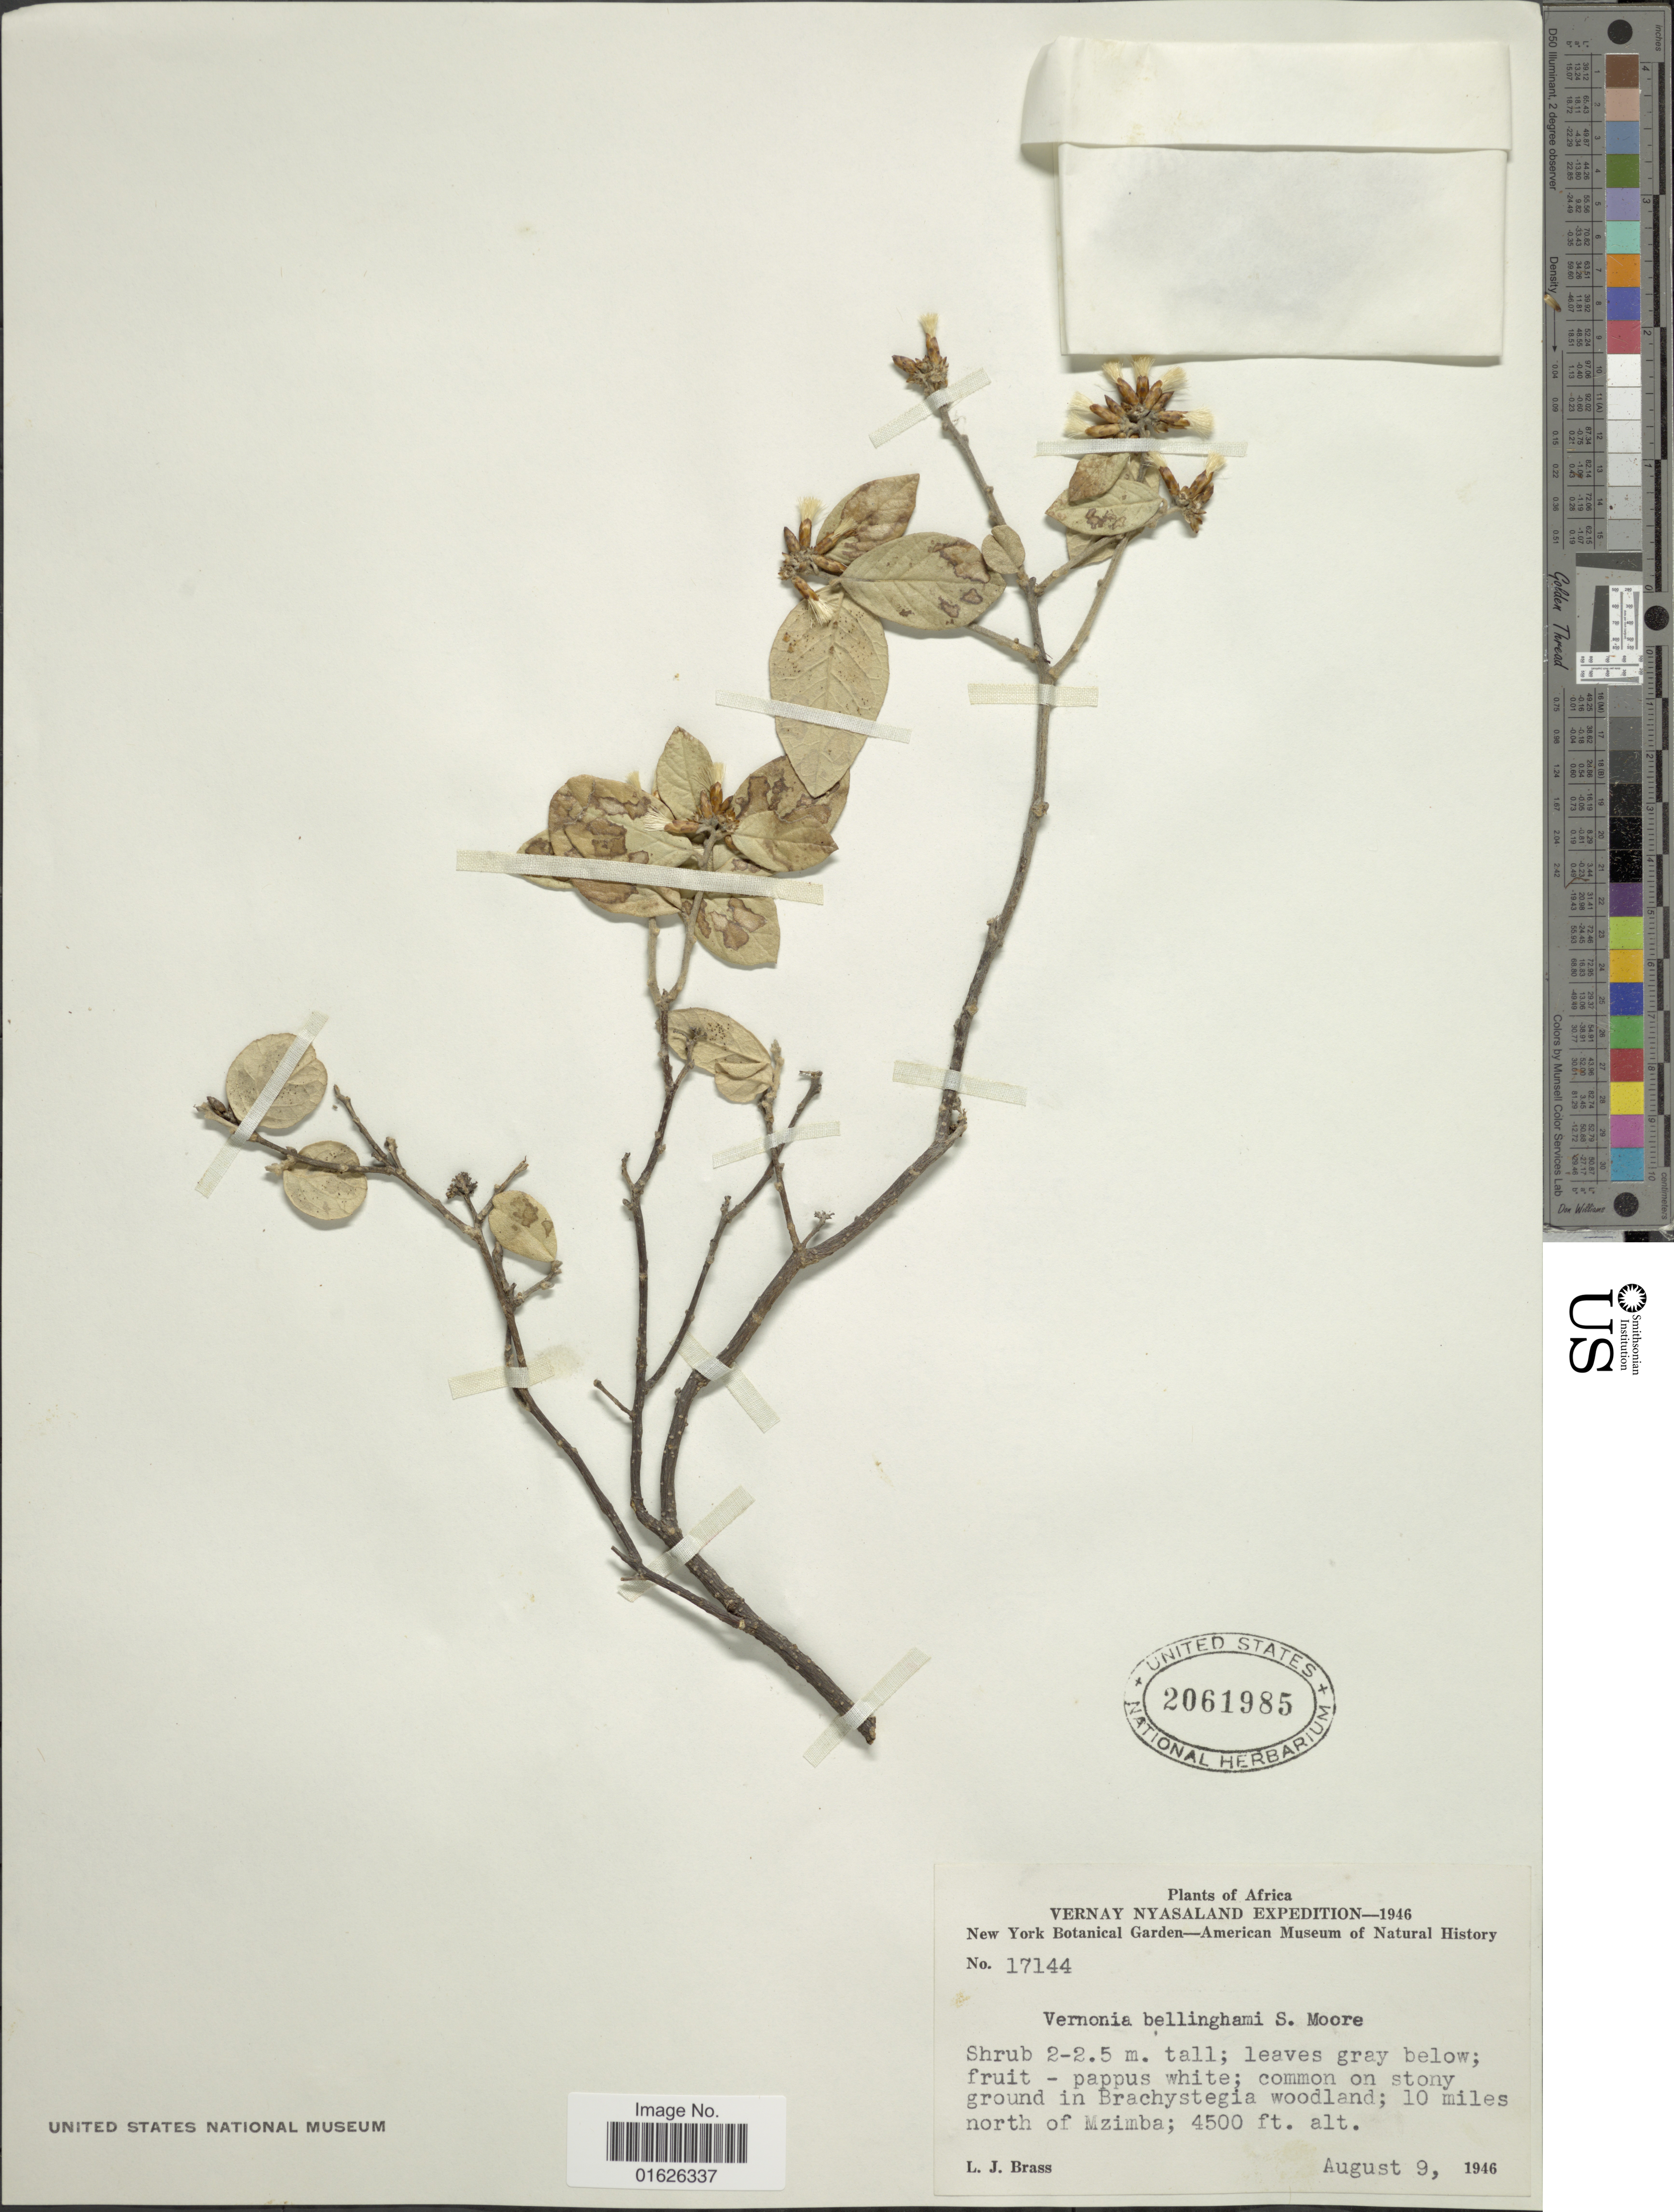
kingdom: Plantae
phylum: Tracheophyta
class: Magnoliopsida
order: Asterales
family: Asteraceae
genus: Gymnanthemum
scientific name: Gymnanthemum bellinghamii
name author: (S. Moore) H. Rob.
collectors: L. J. Brass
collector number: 17144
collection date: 1946-08-09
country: Malawi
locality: Vernay Nyasaland, 10 miles north of Mzimba.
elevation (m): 1372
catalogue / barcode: US 2061985